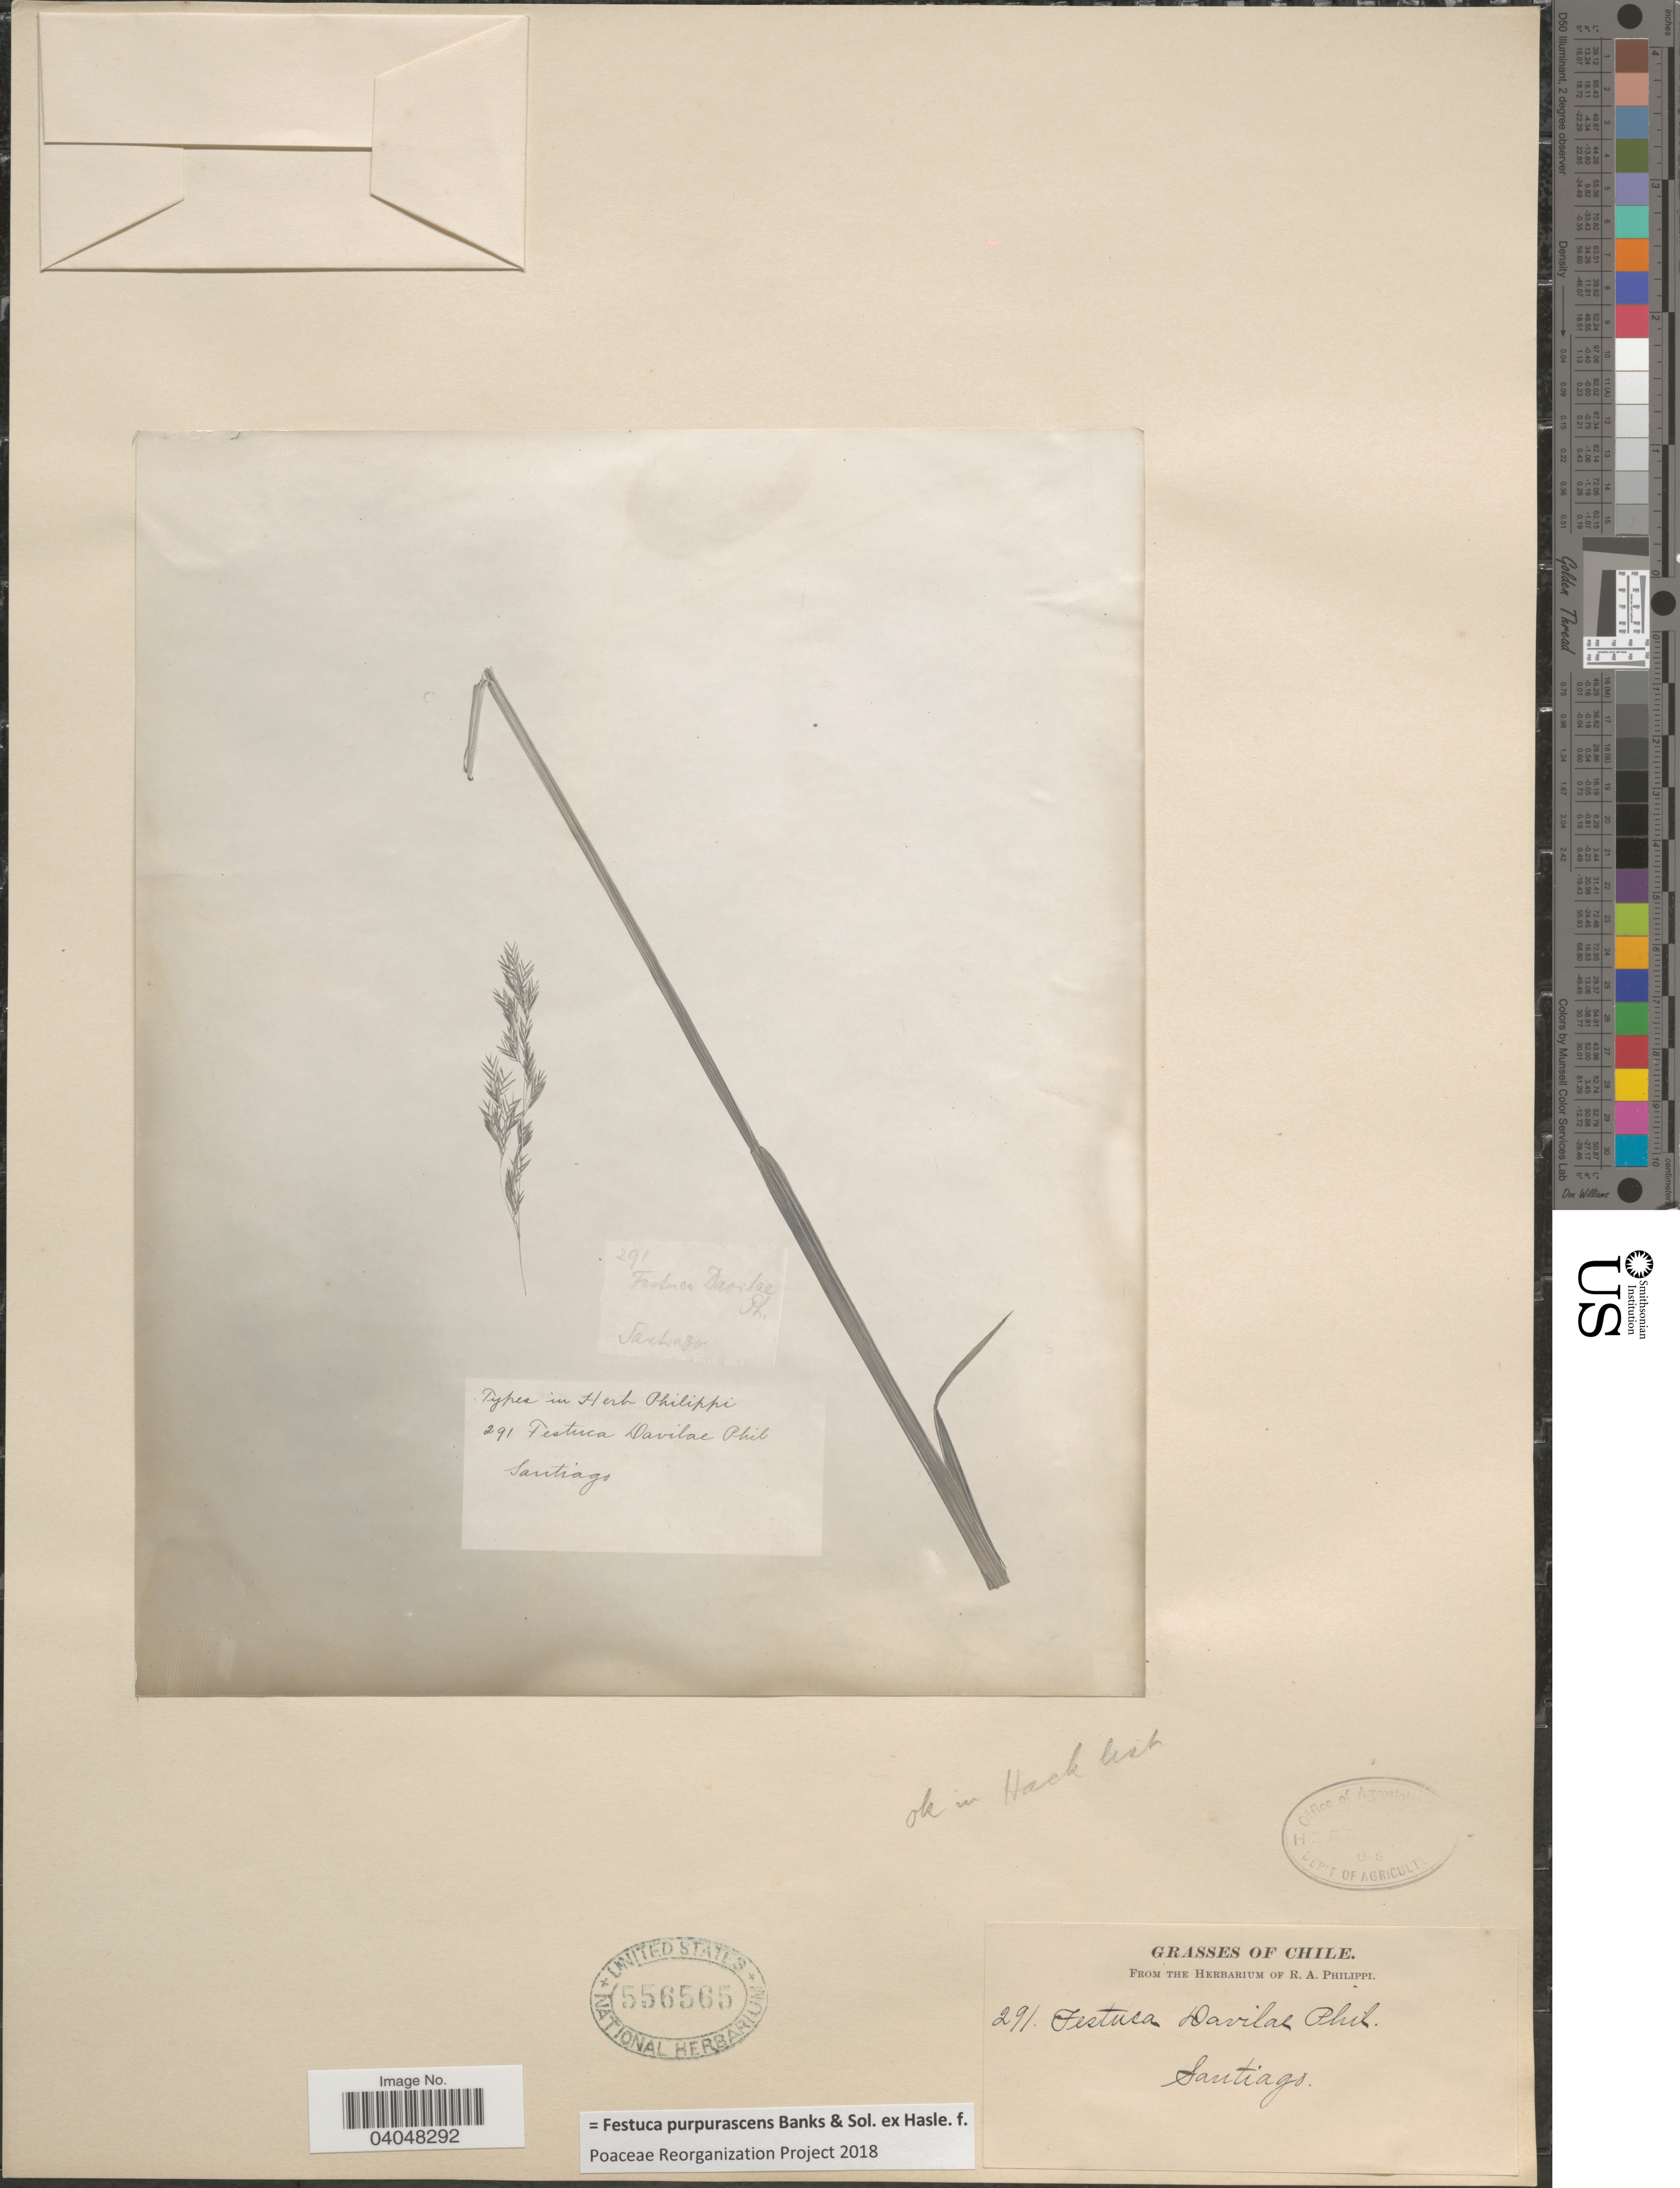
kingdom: Plantae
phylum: Tracheophyta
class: Liliopsida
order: Poales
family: Poaceae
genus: Festuca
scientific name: Festuca purpurascens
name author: Banks & Sol. ex Hook. f.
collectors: ex. herb. R.A. Philippi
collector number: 291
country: Chile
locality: Santiago.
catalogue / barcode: US 556565